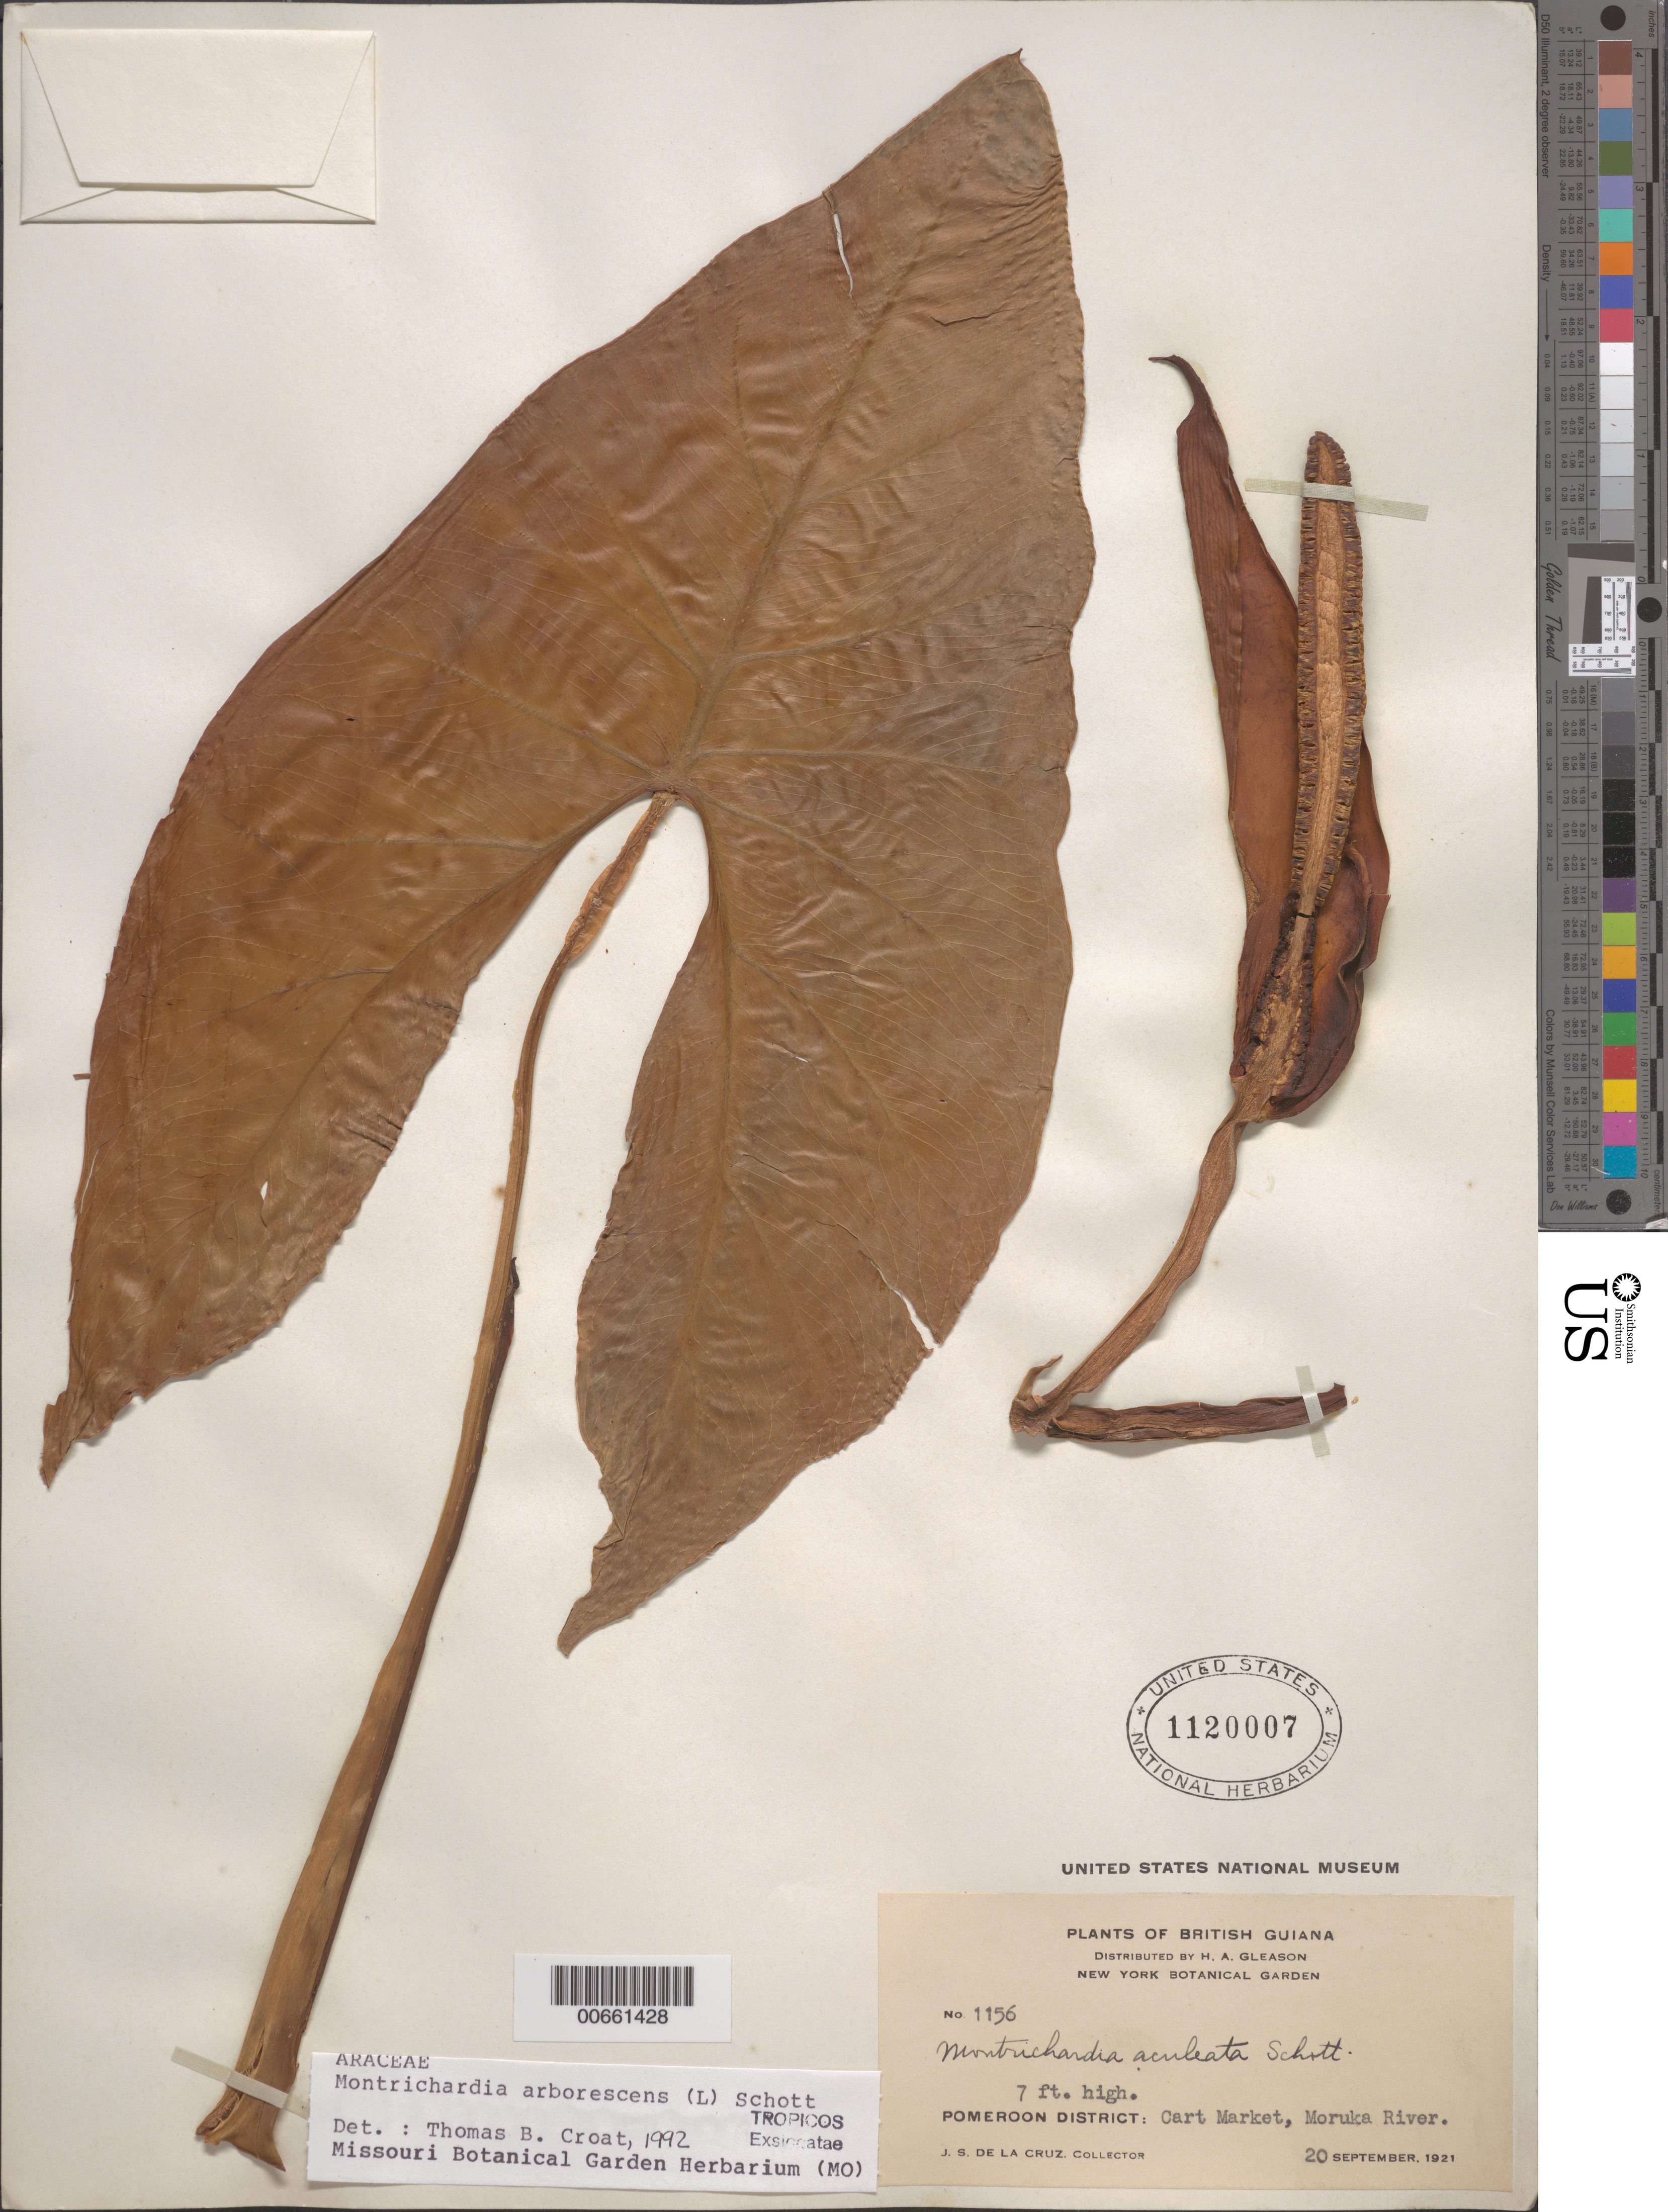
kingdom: Plantae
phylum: Tracheophyta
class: Liliopsida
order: Alismatales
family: Araceae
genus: Montrichardia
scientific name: Montrichardia arborescens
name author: (L.) Schott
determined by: Croat, Thomas B., Missouri Botanical Garden (MO)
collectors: J. S. de la Cruz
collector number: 1156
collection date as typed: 20-Sep-21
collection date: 1921-09-20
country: Guyana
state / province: Barima-Waini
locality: Cart Market, Moruka R., Pomeroon Dist.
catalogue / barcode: US 1120007